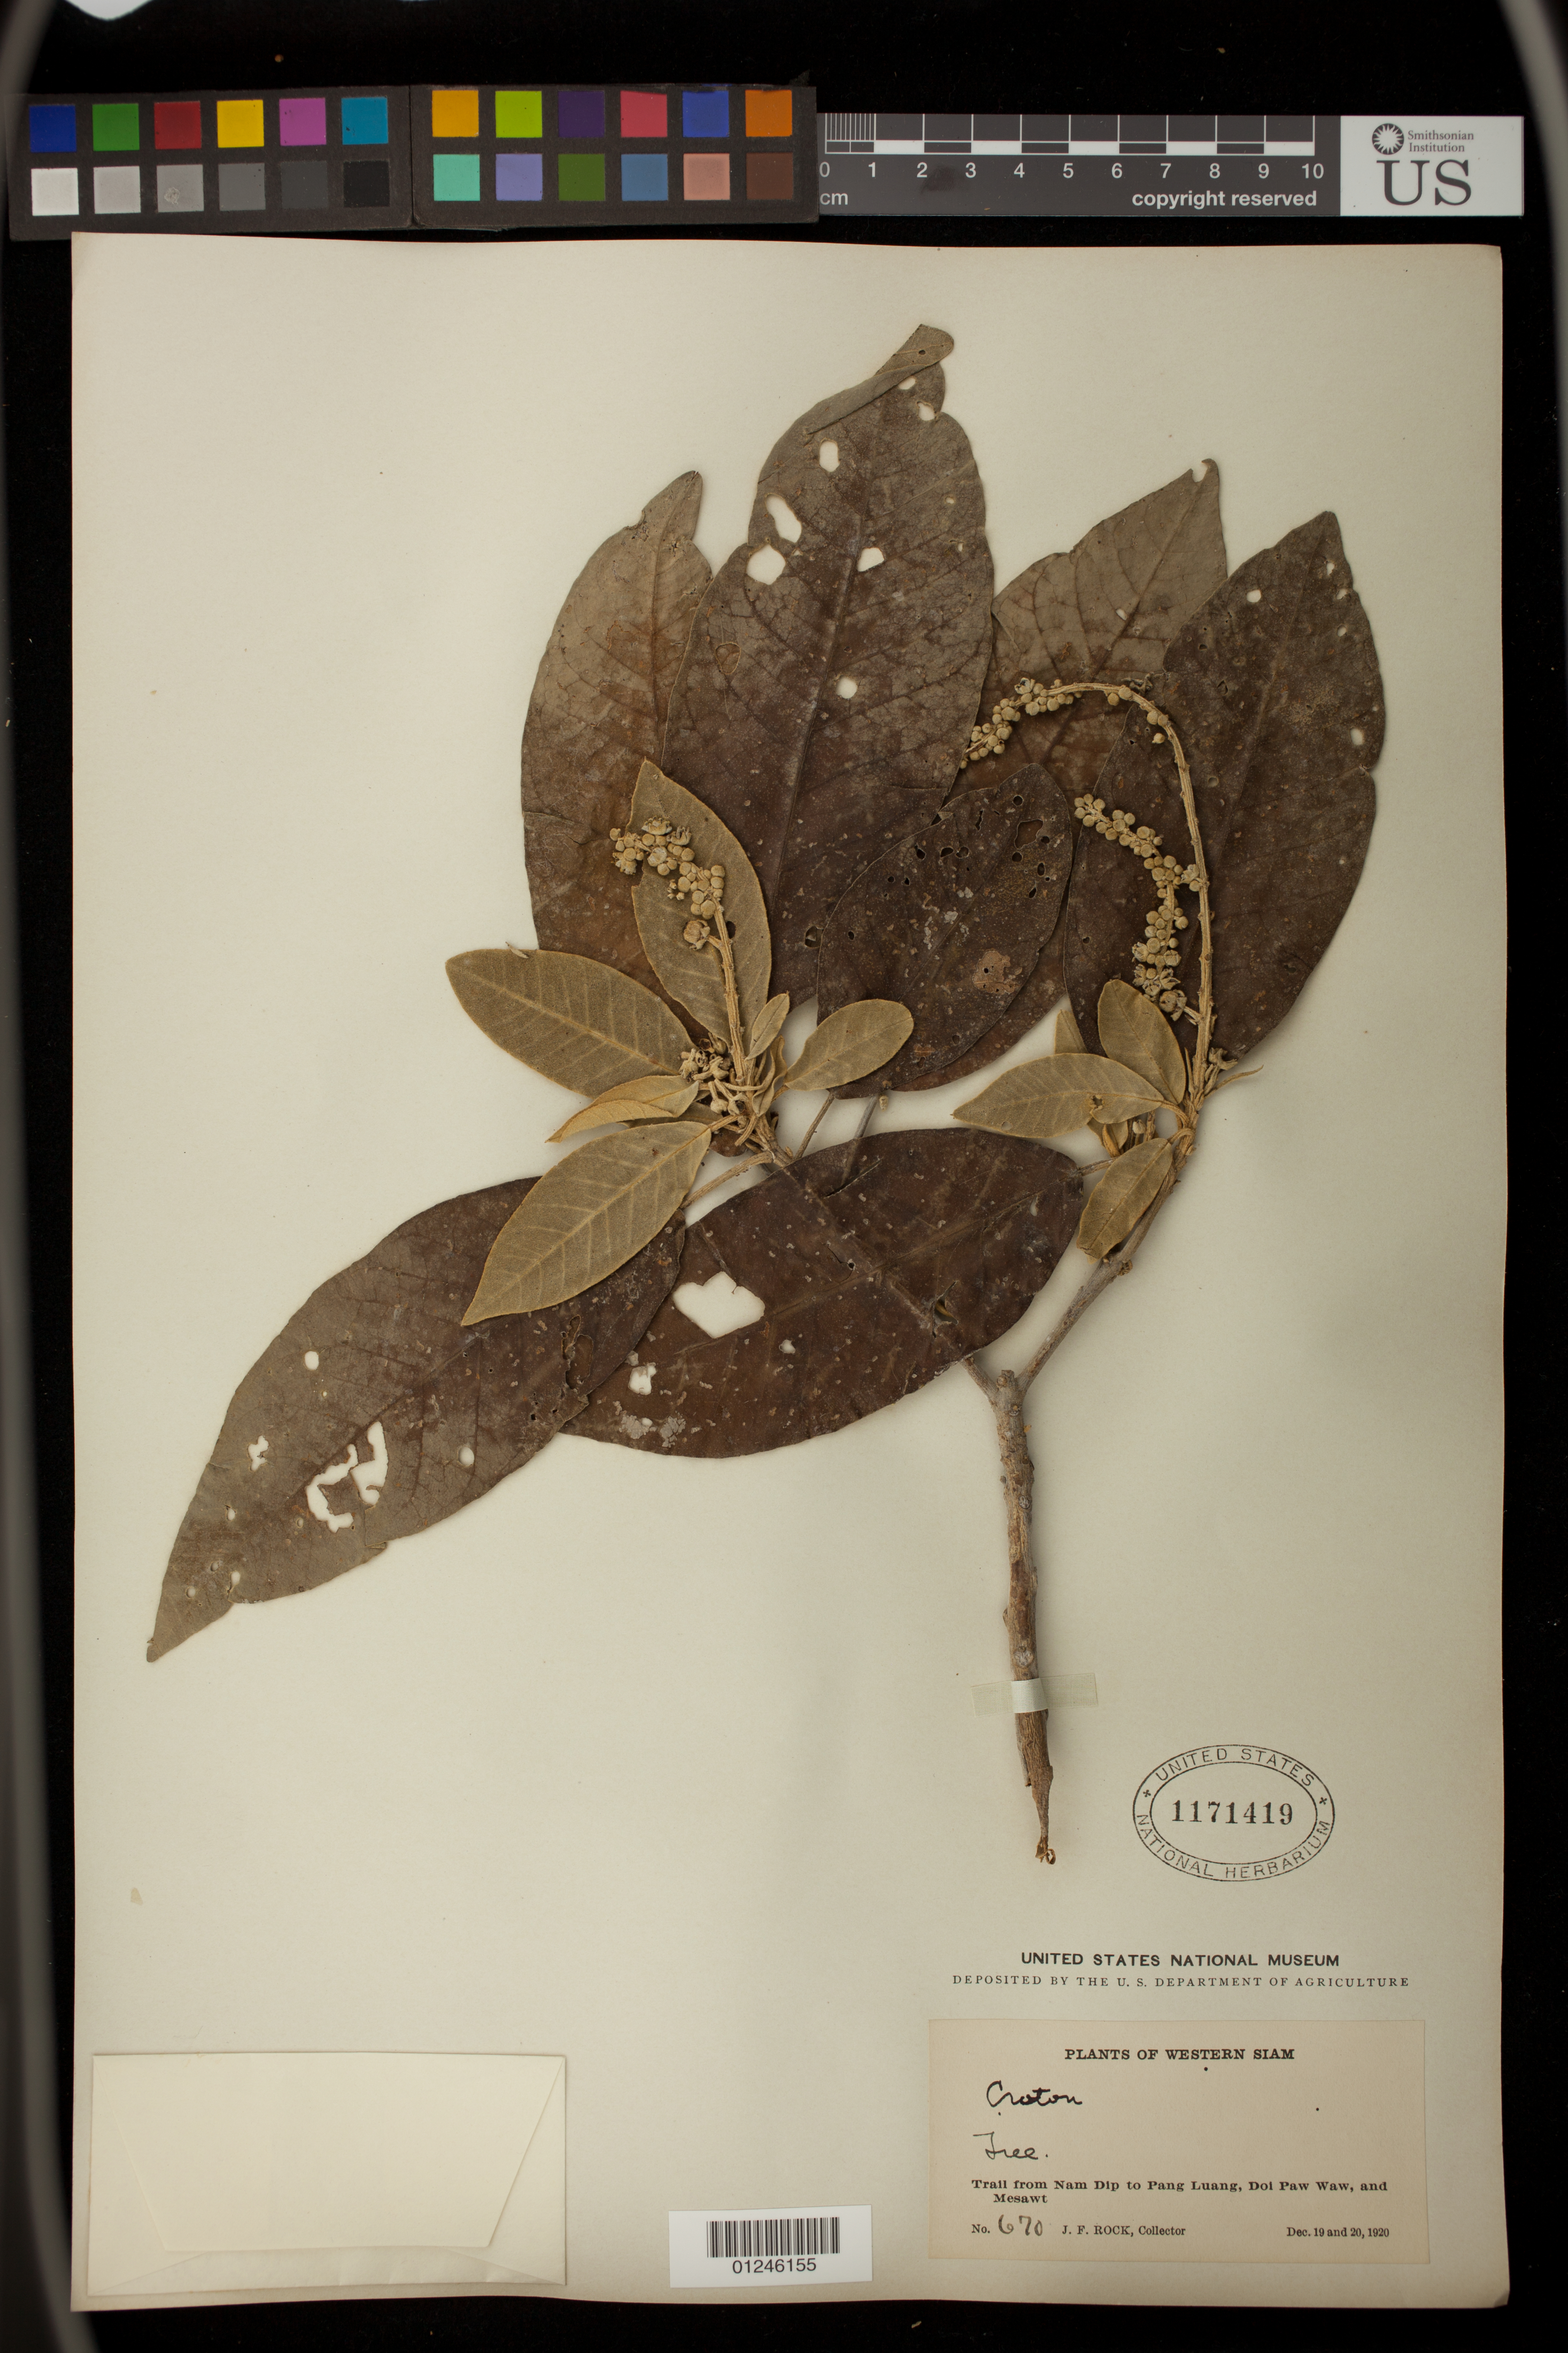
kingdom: Plantae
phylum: Tracheophyta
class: Magnoliopsida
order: Malpighiales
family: Euphorbiaceae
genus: Croton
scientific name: Croton sp.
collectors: J. F. Rock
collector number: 670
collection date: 1920-12-19,1920-12-20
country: Thailand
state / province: Quang Nam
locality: Trail from Nam Dip to Pang Luang, Doi Paw Waw and Mesawt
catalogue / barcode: US 1171419